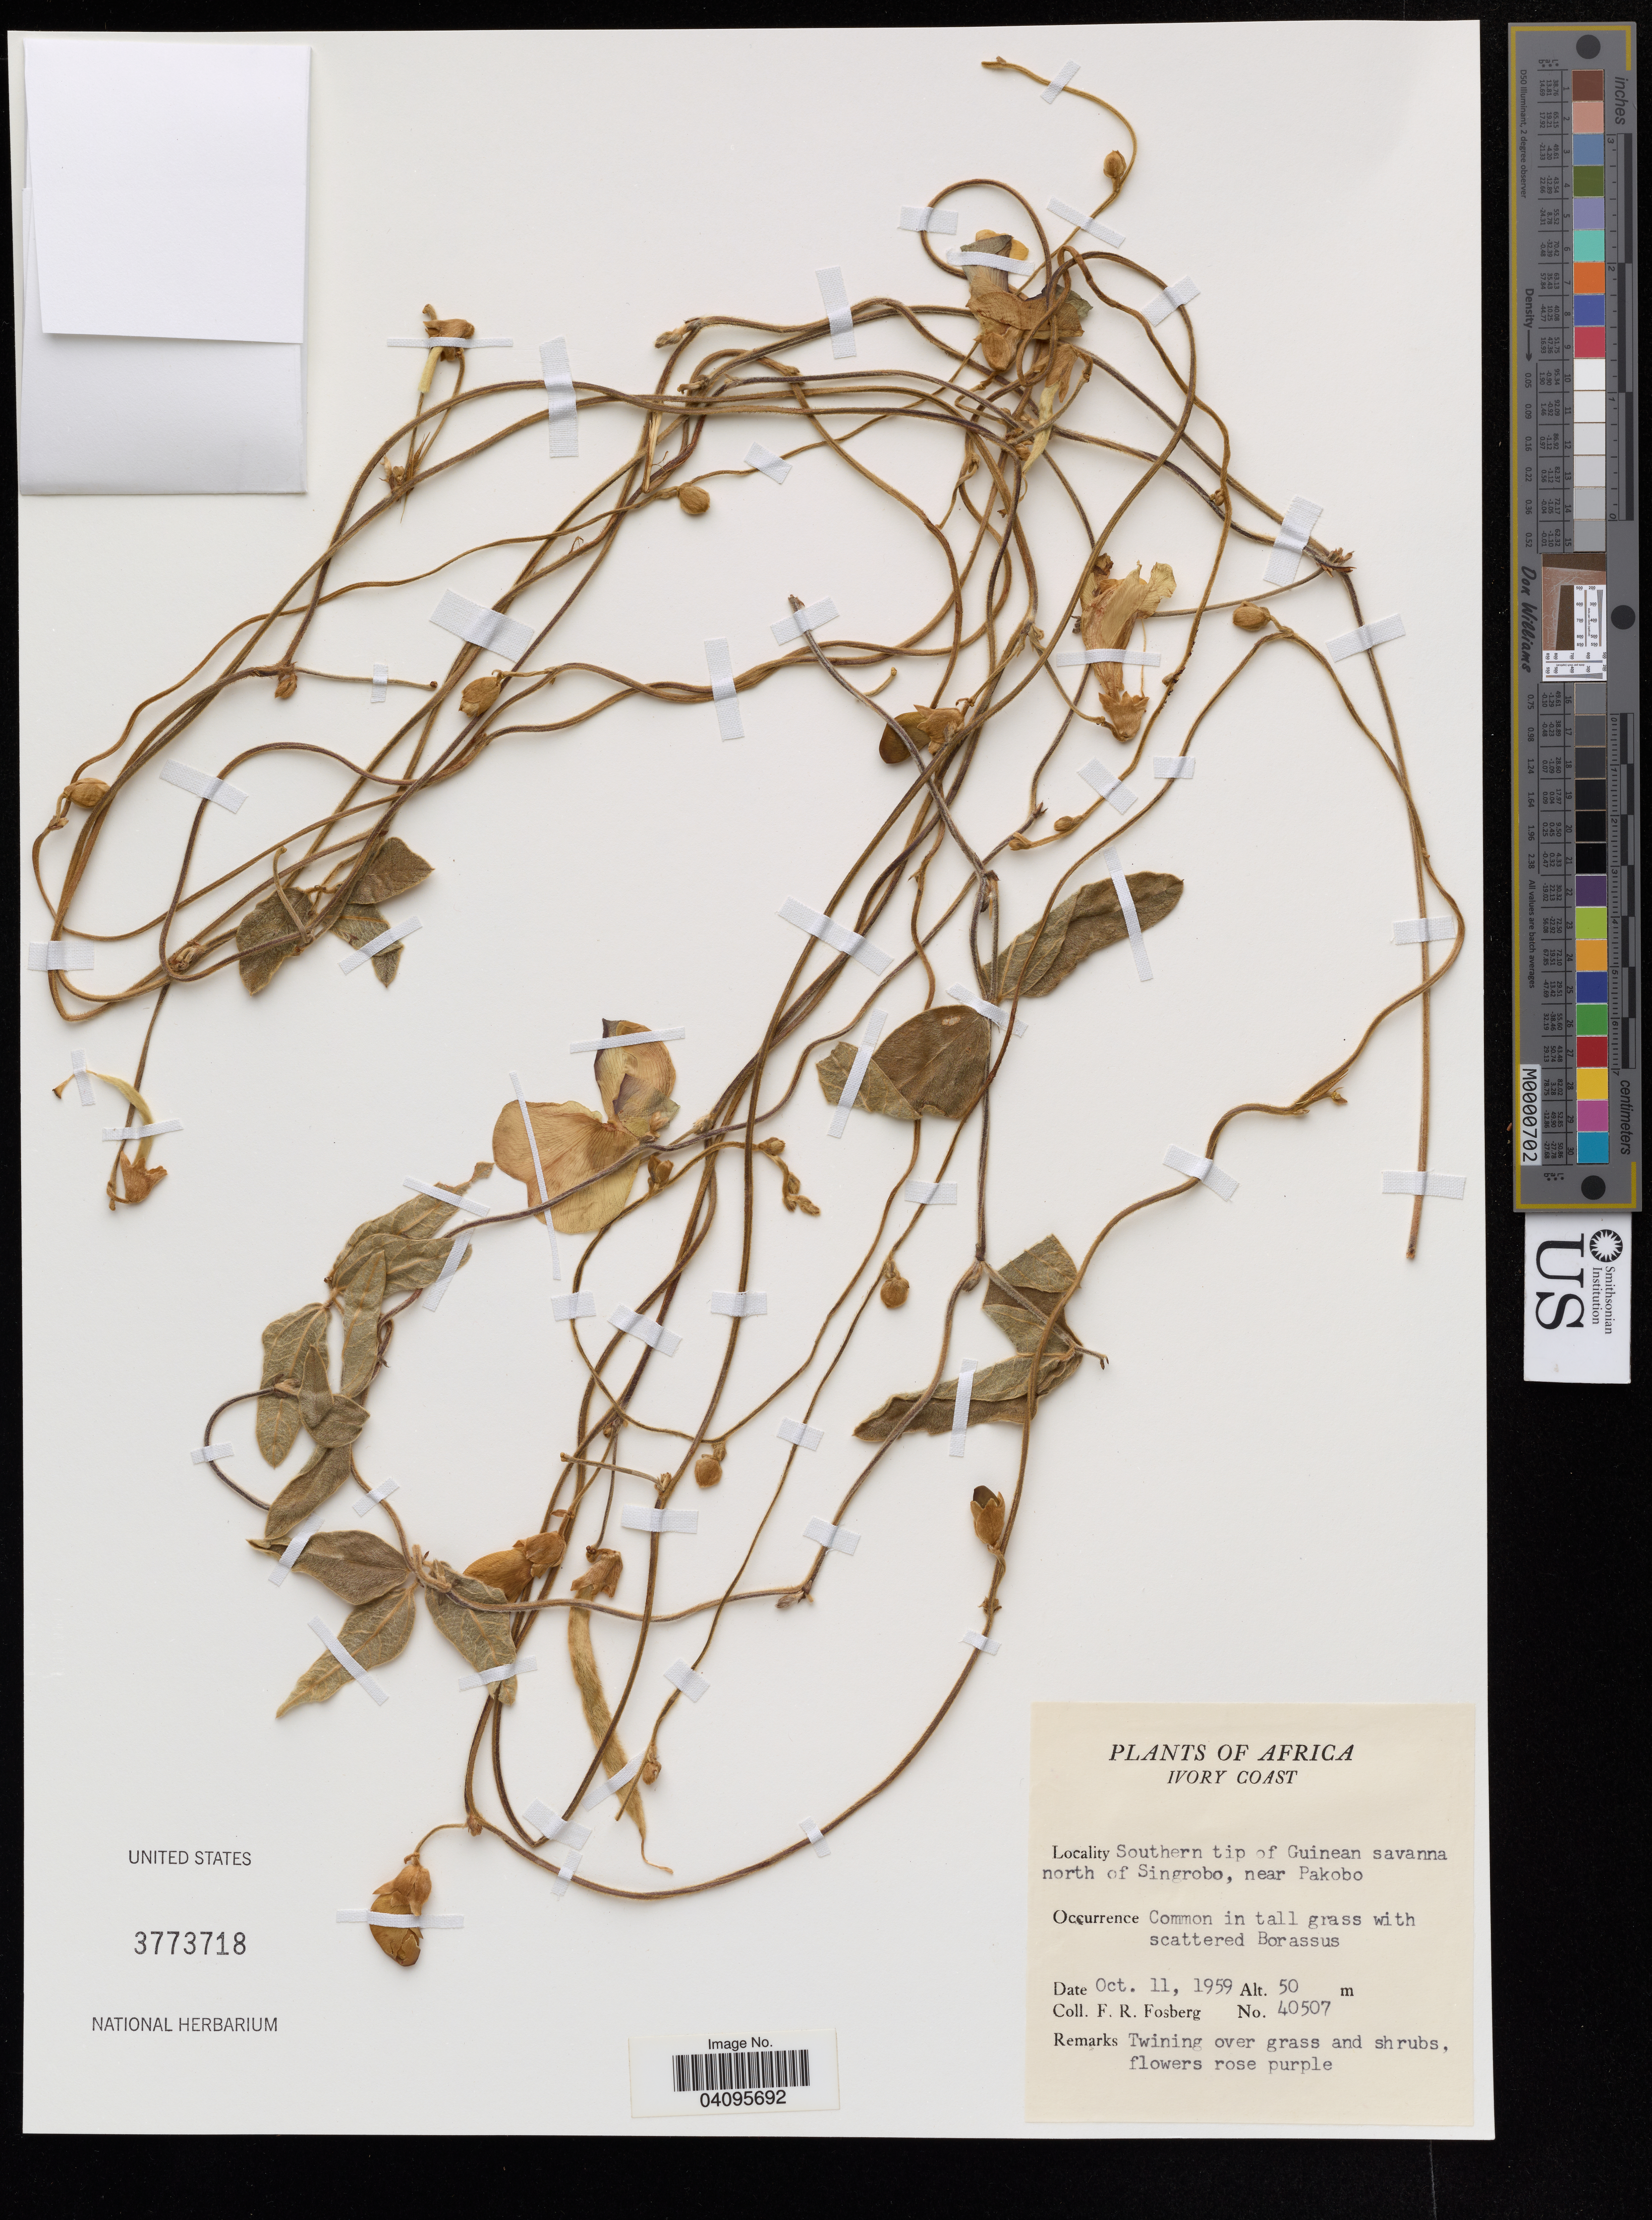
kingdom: Plantae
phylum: Tracheophyta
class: Magnoliopsida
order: Fabales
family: Fabaceae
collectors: F. R. Fosberg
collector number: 40507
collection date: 1959-10-11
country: Ivory Coast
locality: Southern tip of Guinean savanna north of Singrobo, near Pakobo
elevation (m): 50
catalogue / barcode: US 3773718